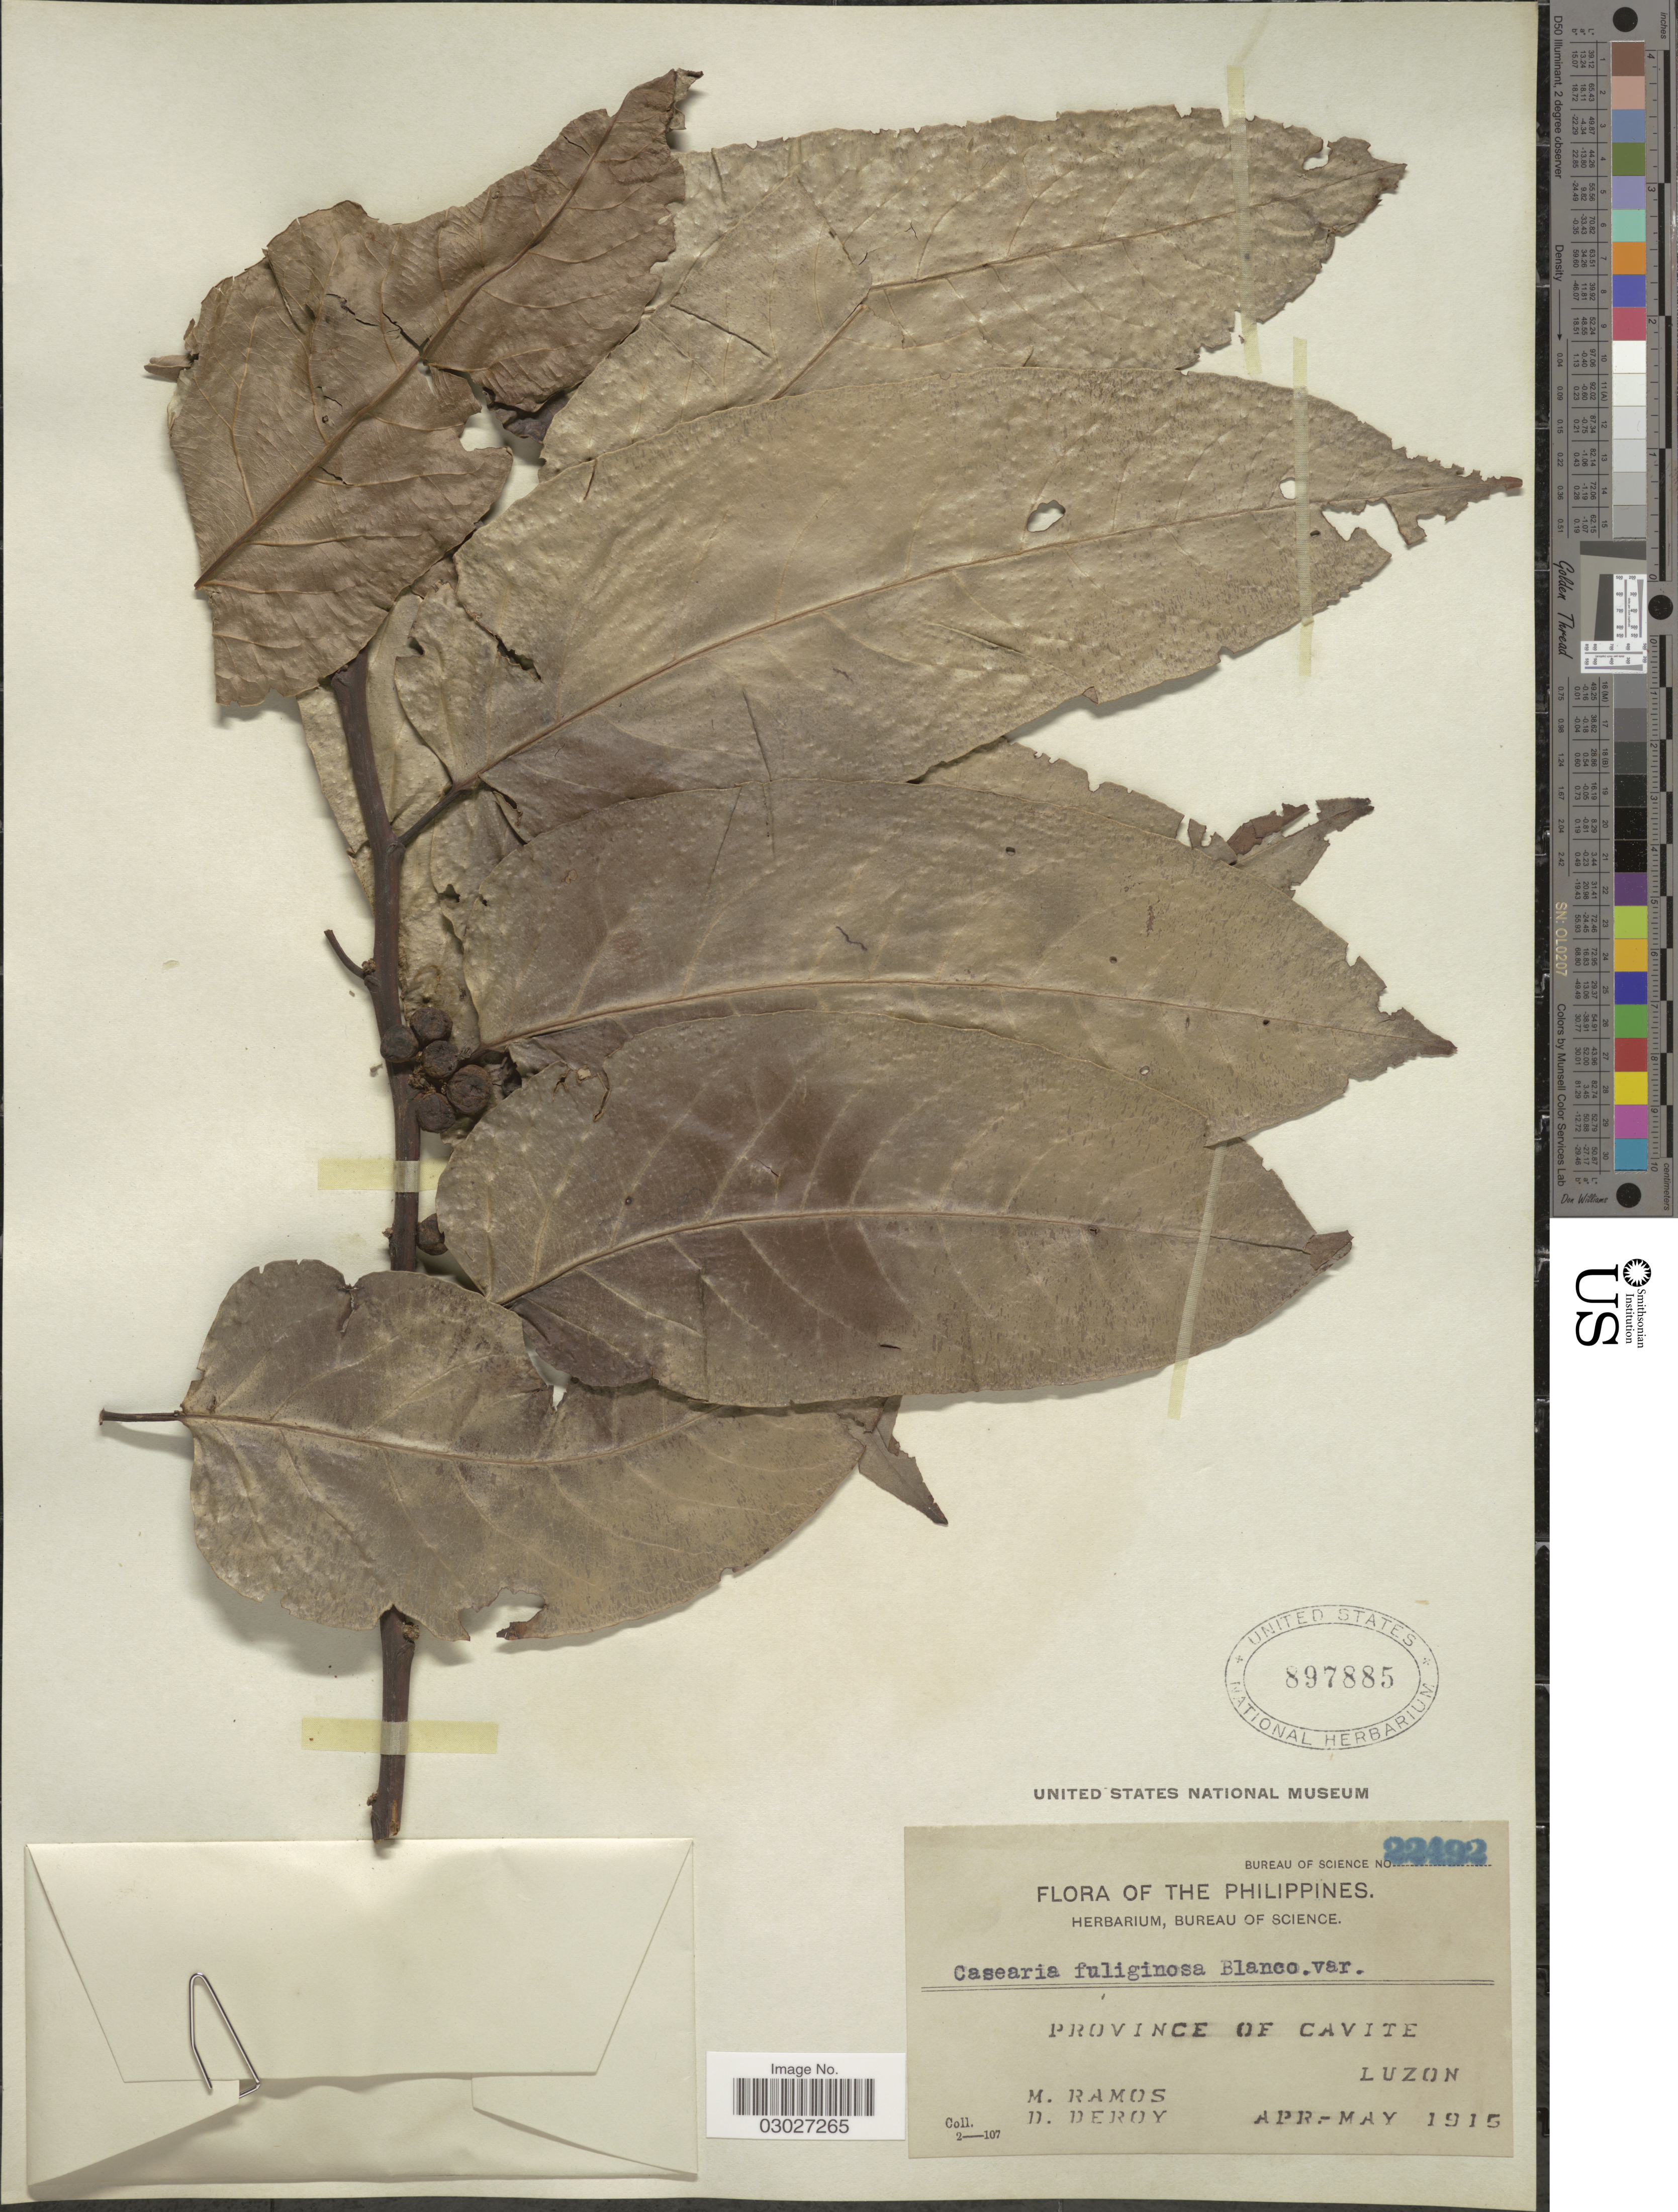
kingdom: Plantae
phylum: Tracheophyta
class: Magnoliopsida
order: Malpighiales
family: Salicaceae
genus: Casearia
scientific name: Casearia fuliginosa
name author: (Blanco) Blanco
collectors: M. Ramos & D. Deroy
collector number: Bureau of Science 22492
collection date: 1915-04/1915-05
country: Philippines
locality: Province of Cavite, Luzon.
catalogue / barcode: US 897885